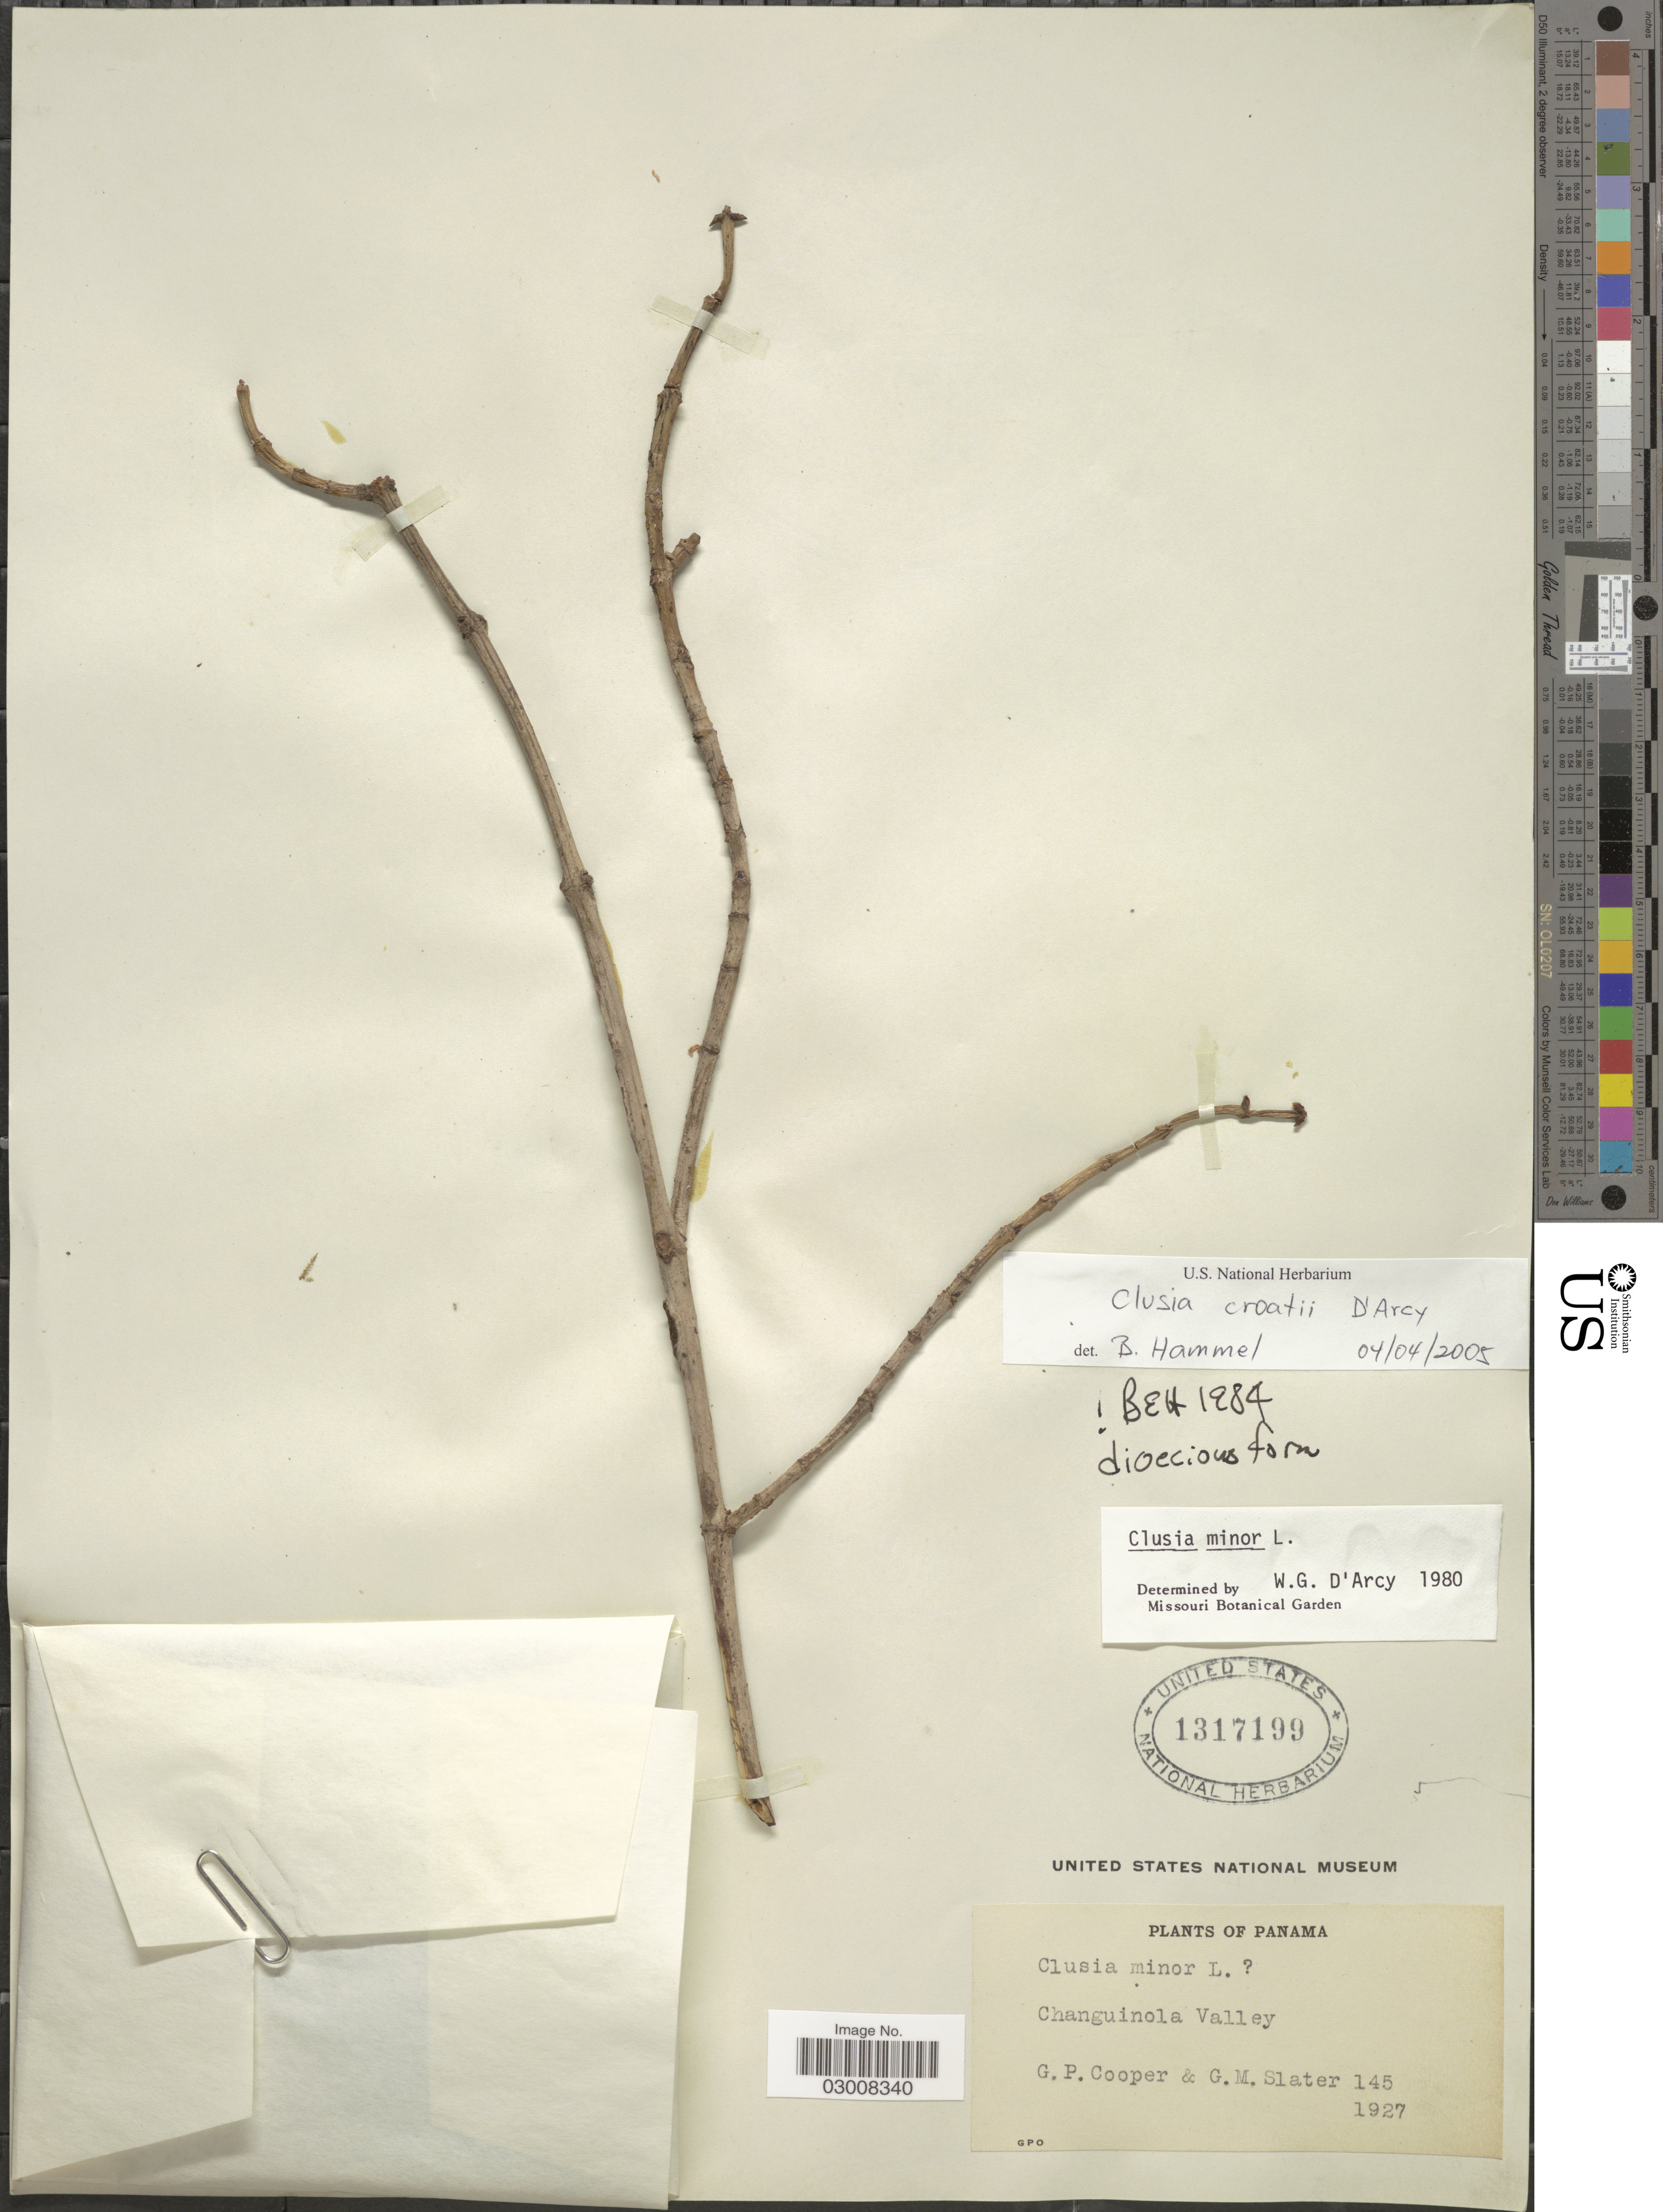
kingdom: Plantae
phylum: Tracheophyta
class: Magnoliopsida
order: Malpighiales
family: Clusiaceae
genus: Clusia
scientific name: Clusia croatii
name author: D'Arcy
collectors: G. Cooper & G. Slater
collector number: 145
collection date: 1927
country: Panama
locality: Changuinola Valley.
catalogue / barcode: US 1317199